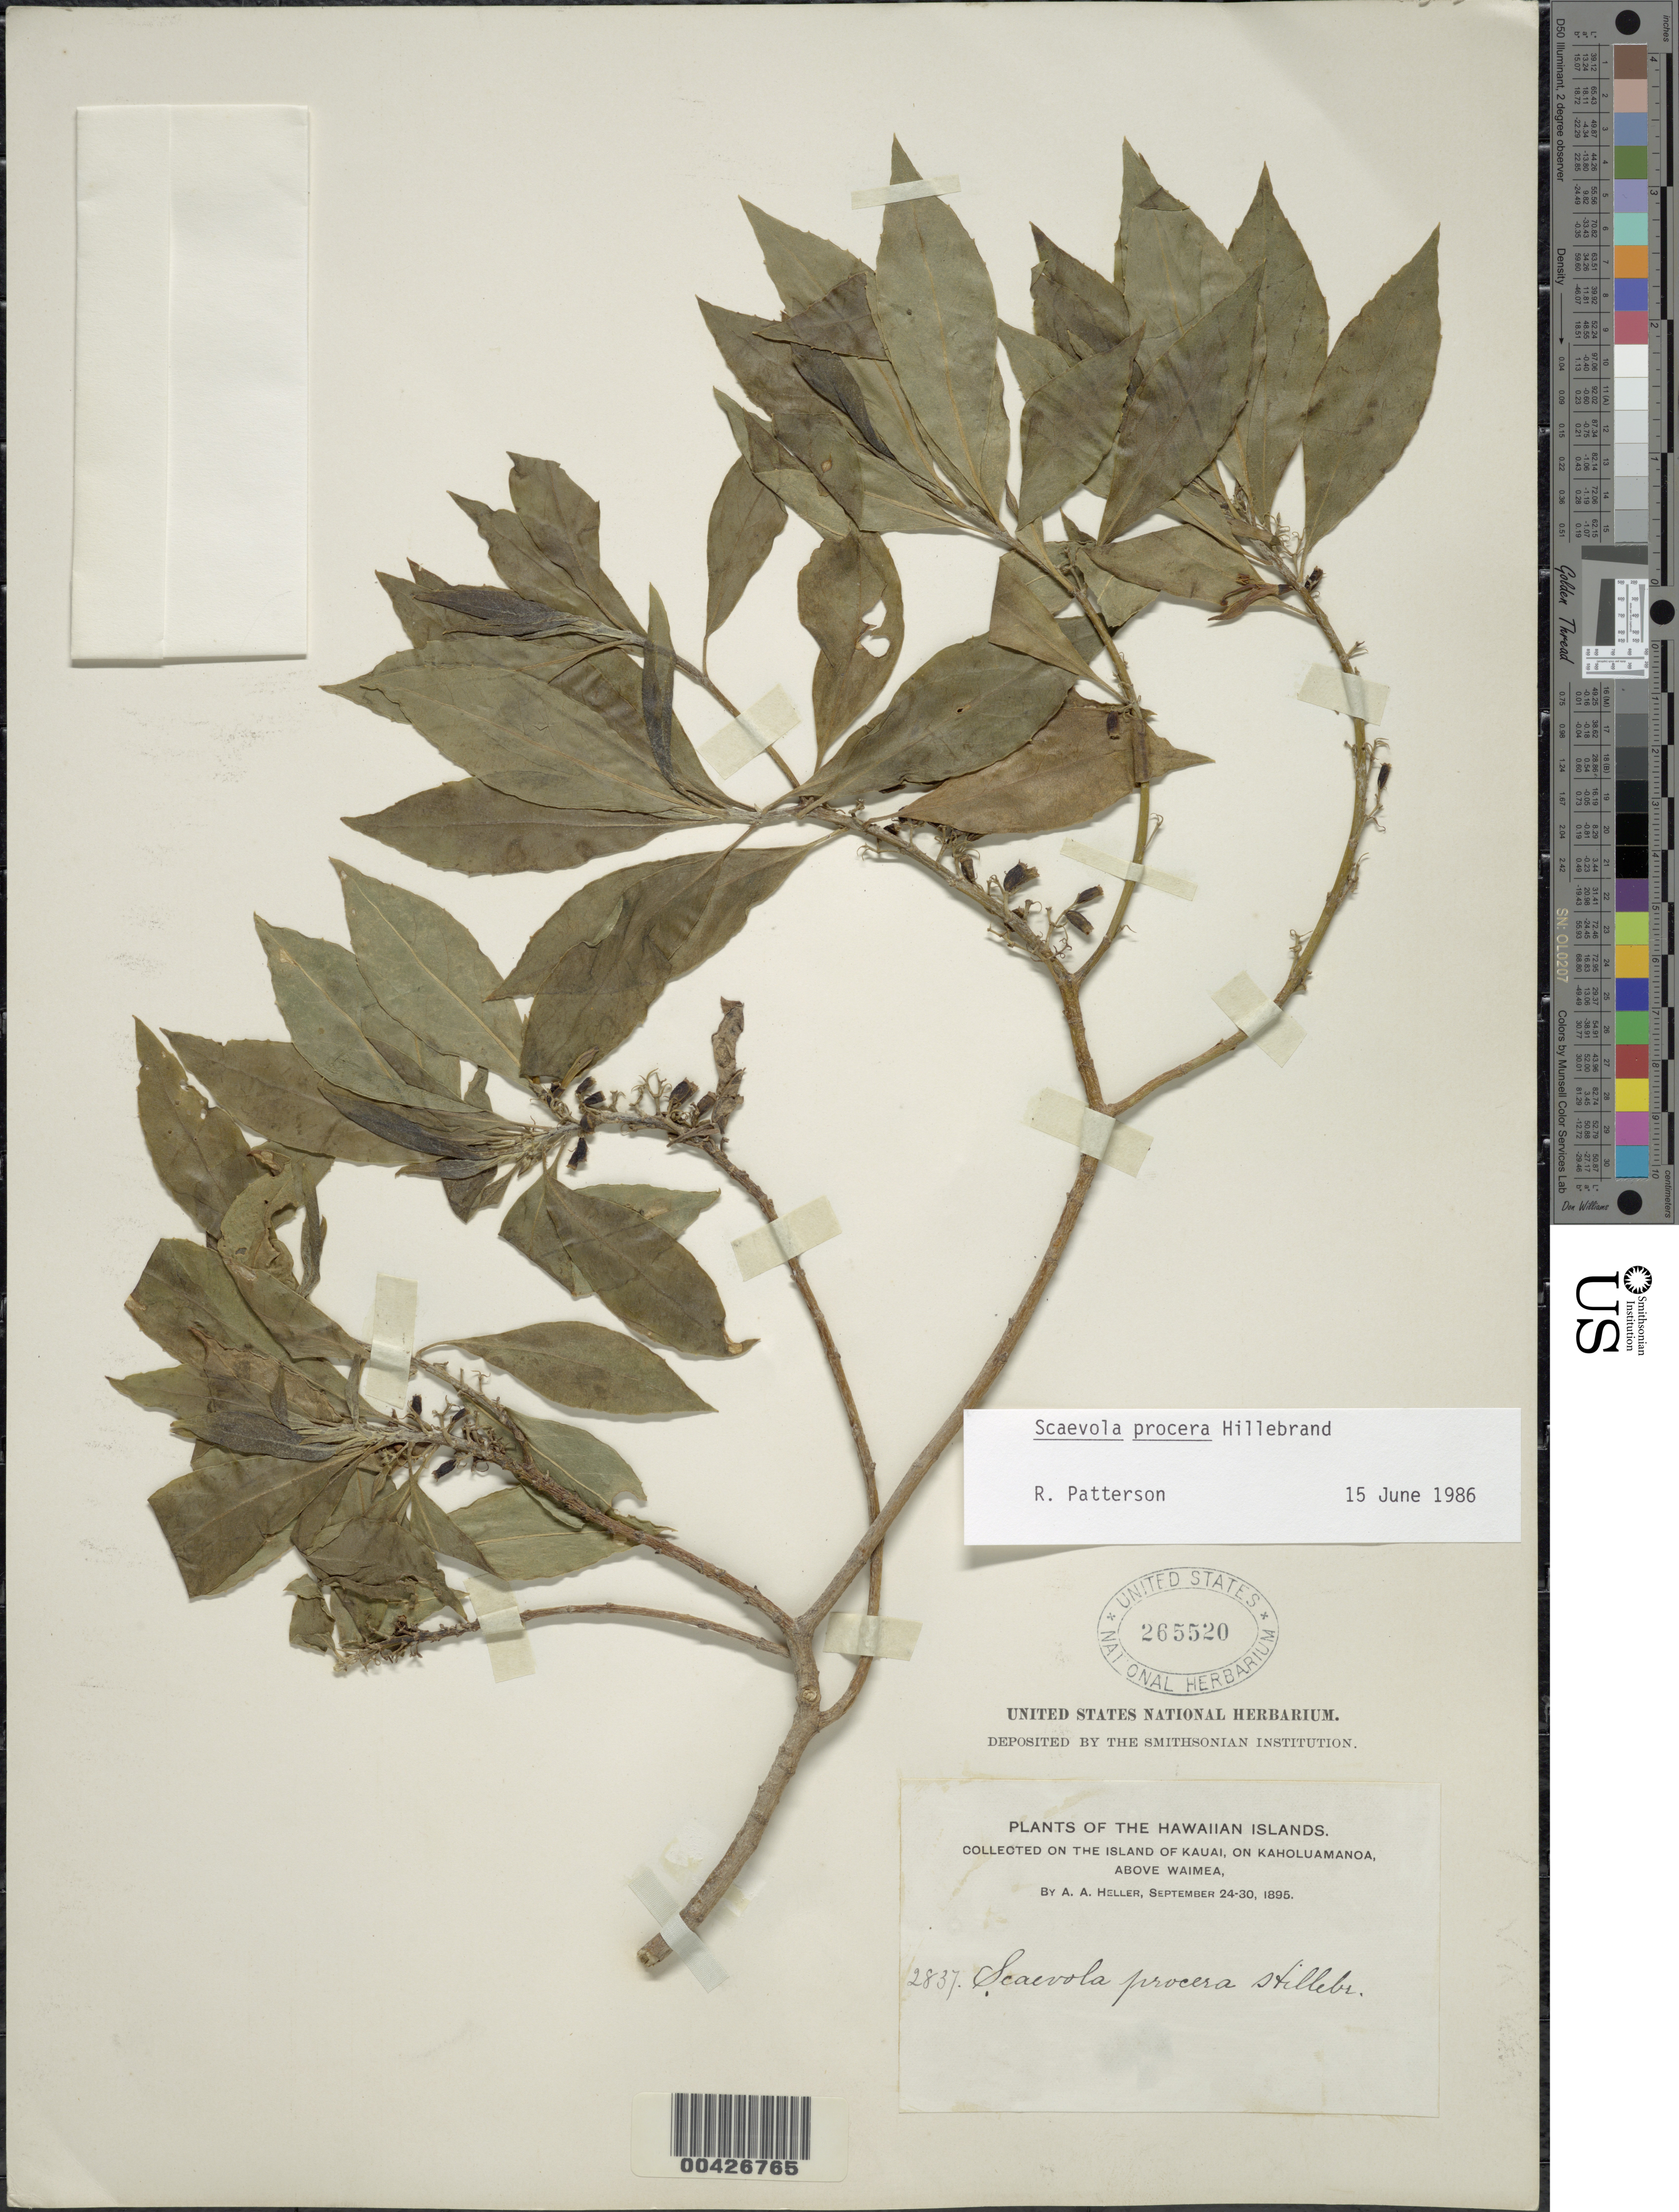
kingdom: Plantae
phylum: Tracheophyta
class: Magnoliopsida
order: Asterales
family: Goodeniaceae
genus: Scaevola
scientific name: Scaevola procera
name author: Hillebr.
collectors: A. A. Heller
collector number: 2837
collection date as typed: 24 Sep 1895 to 30 Sep 1895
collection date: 1895-09-24/1895-09-30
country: United States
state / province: Hawaii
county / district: Kauai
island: Kaua'i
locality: On Kaholuamano, above Waimea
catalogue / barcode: US 265520